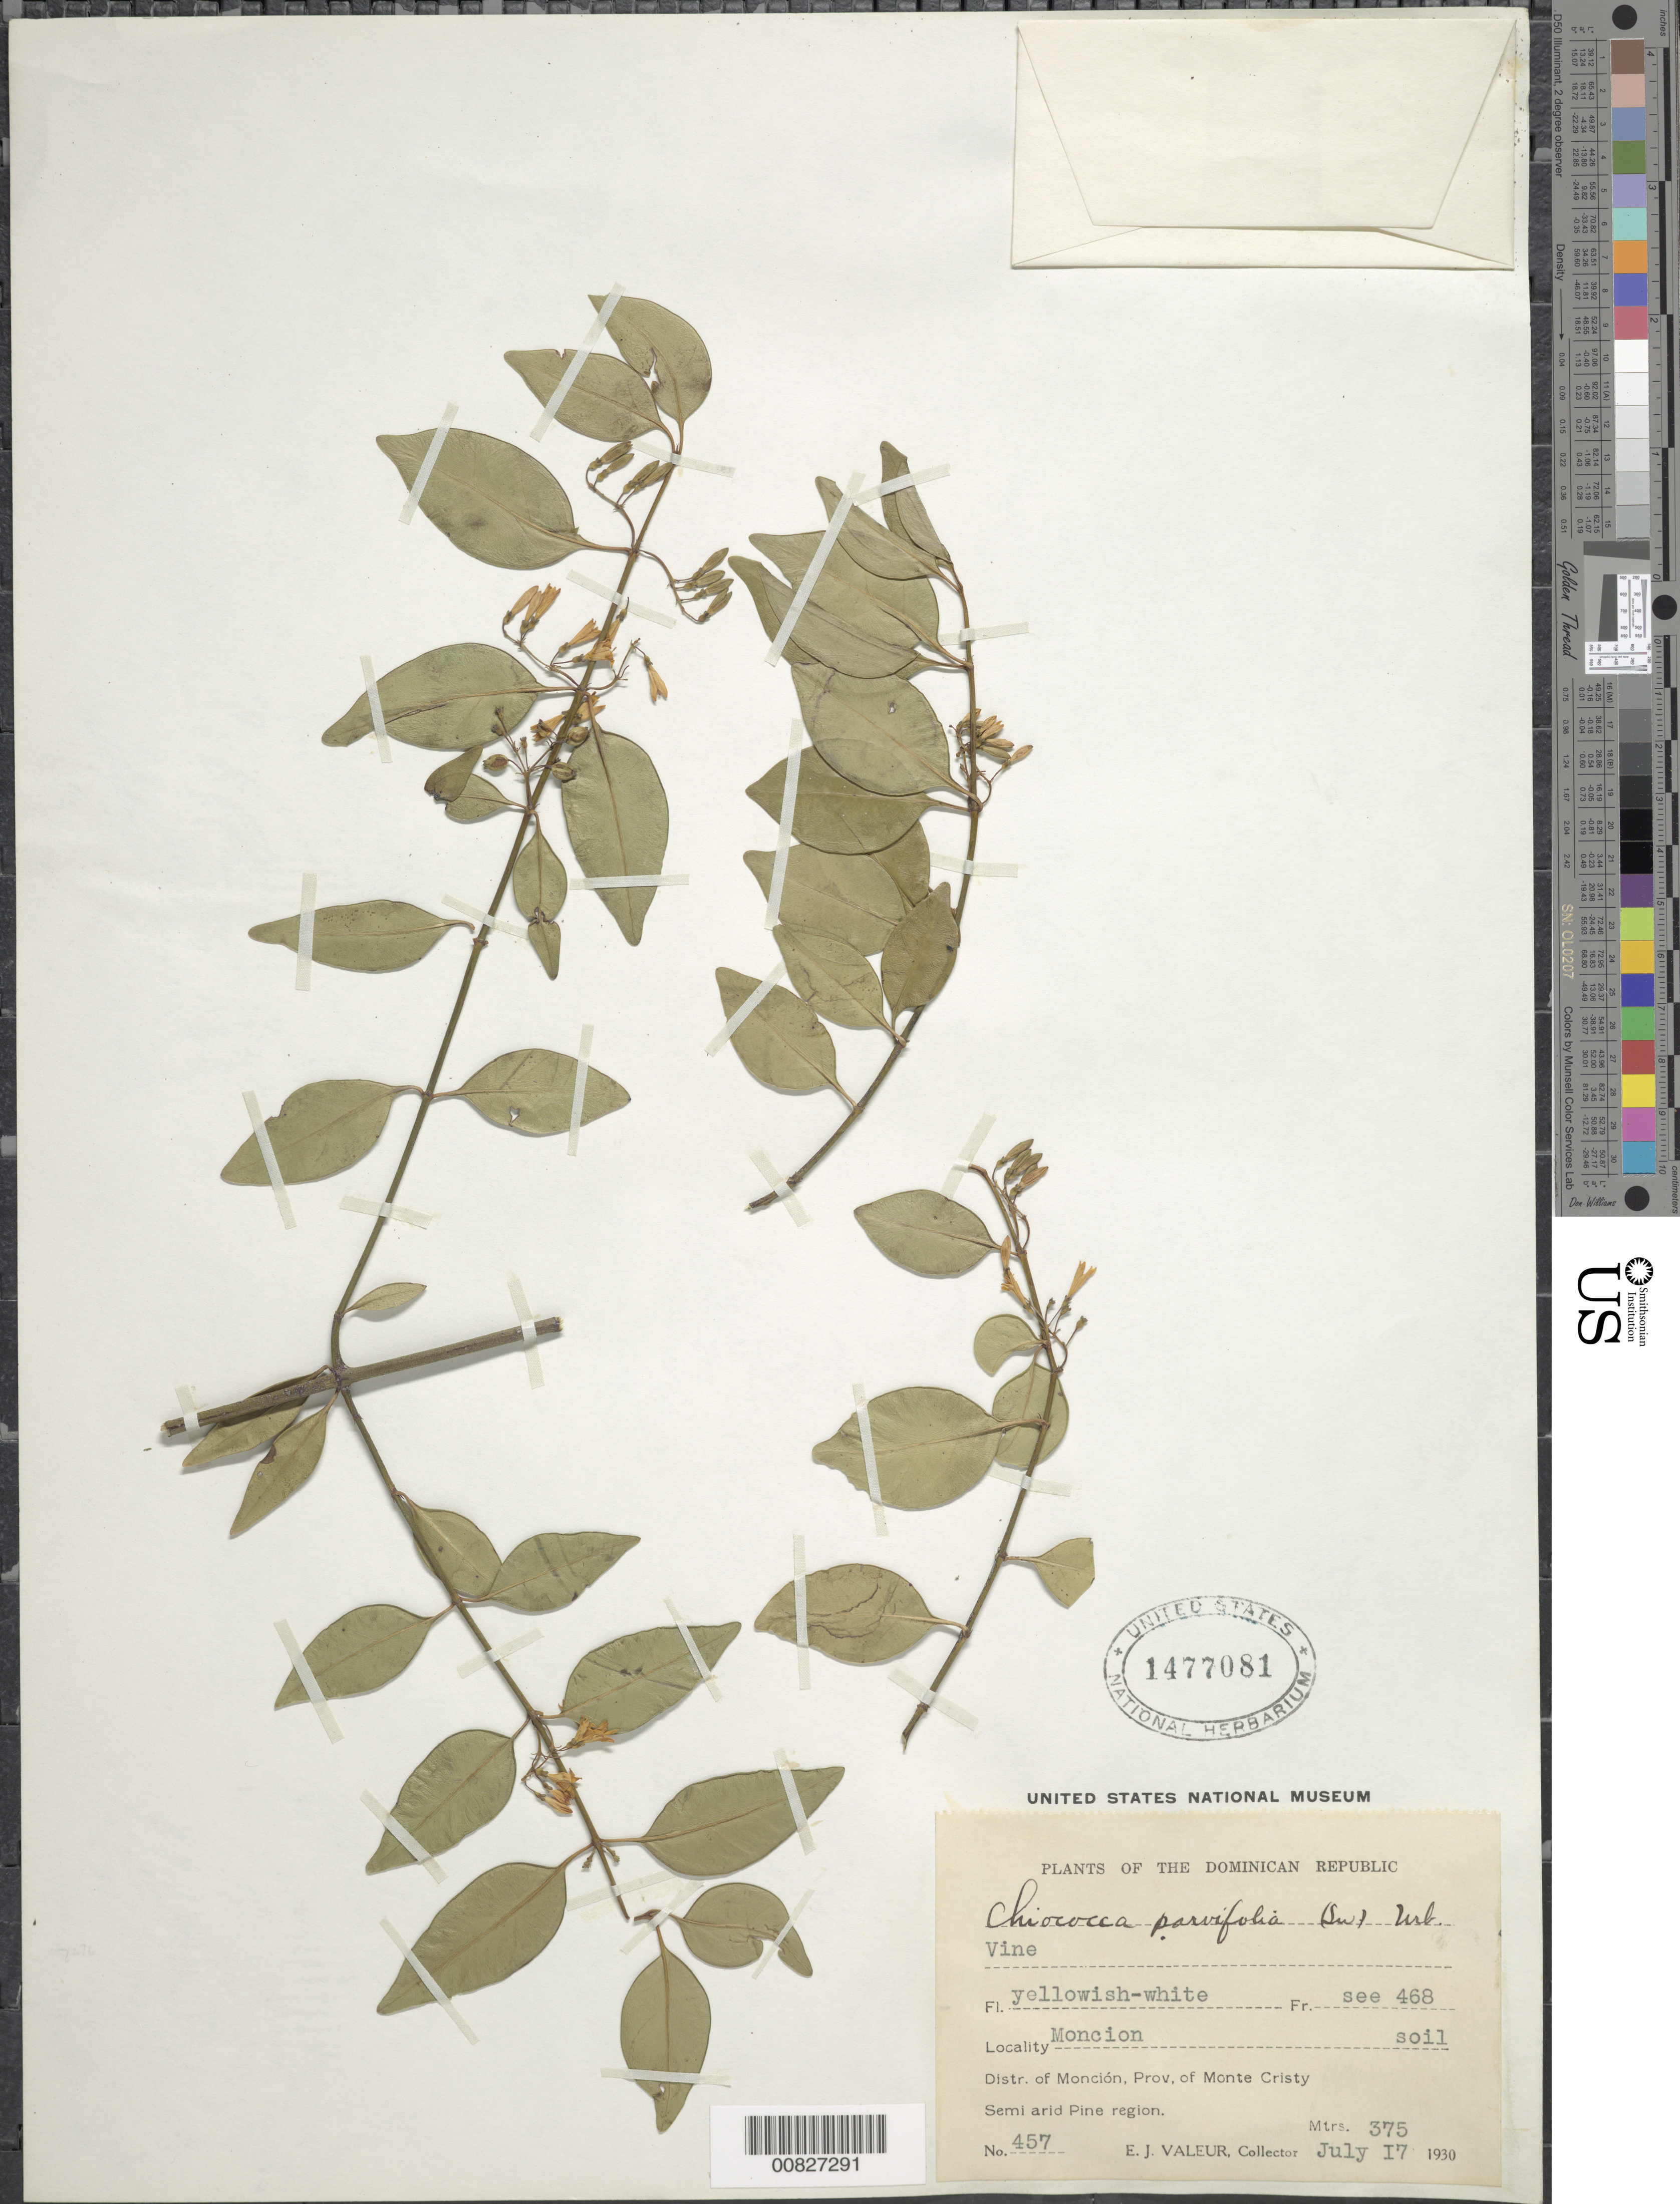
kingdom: Plantae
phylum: Tracheophyta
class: Magnoliopsida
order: Gentianales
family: Rubiaceae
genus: Chiococca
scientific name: Chiococca alba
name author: (L.) Hitchc.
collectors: E. Valeur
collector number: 457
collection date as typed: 17 Jul 1930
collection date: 1930-07-17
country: Dominican Republic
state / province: Monte Cristi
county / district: Monción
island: Hispaniola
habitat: Soil, semi arid pine region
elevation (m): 375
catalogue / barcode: US 1477081